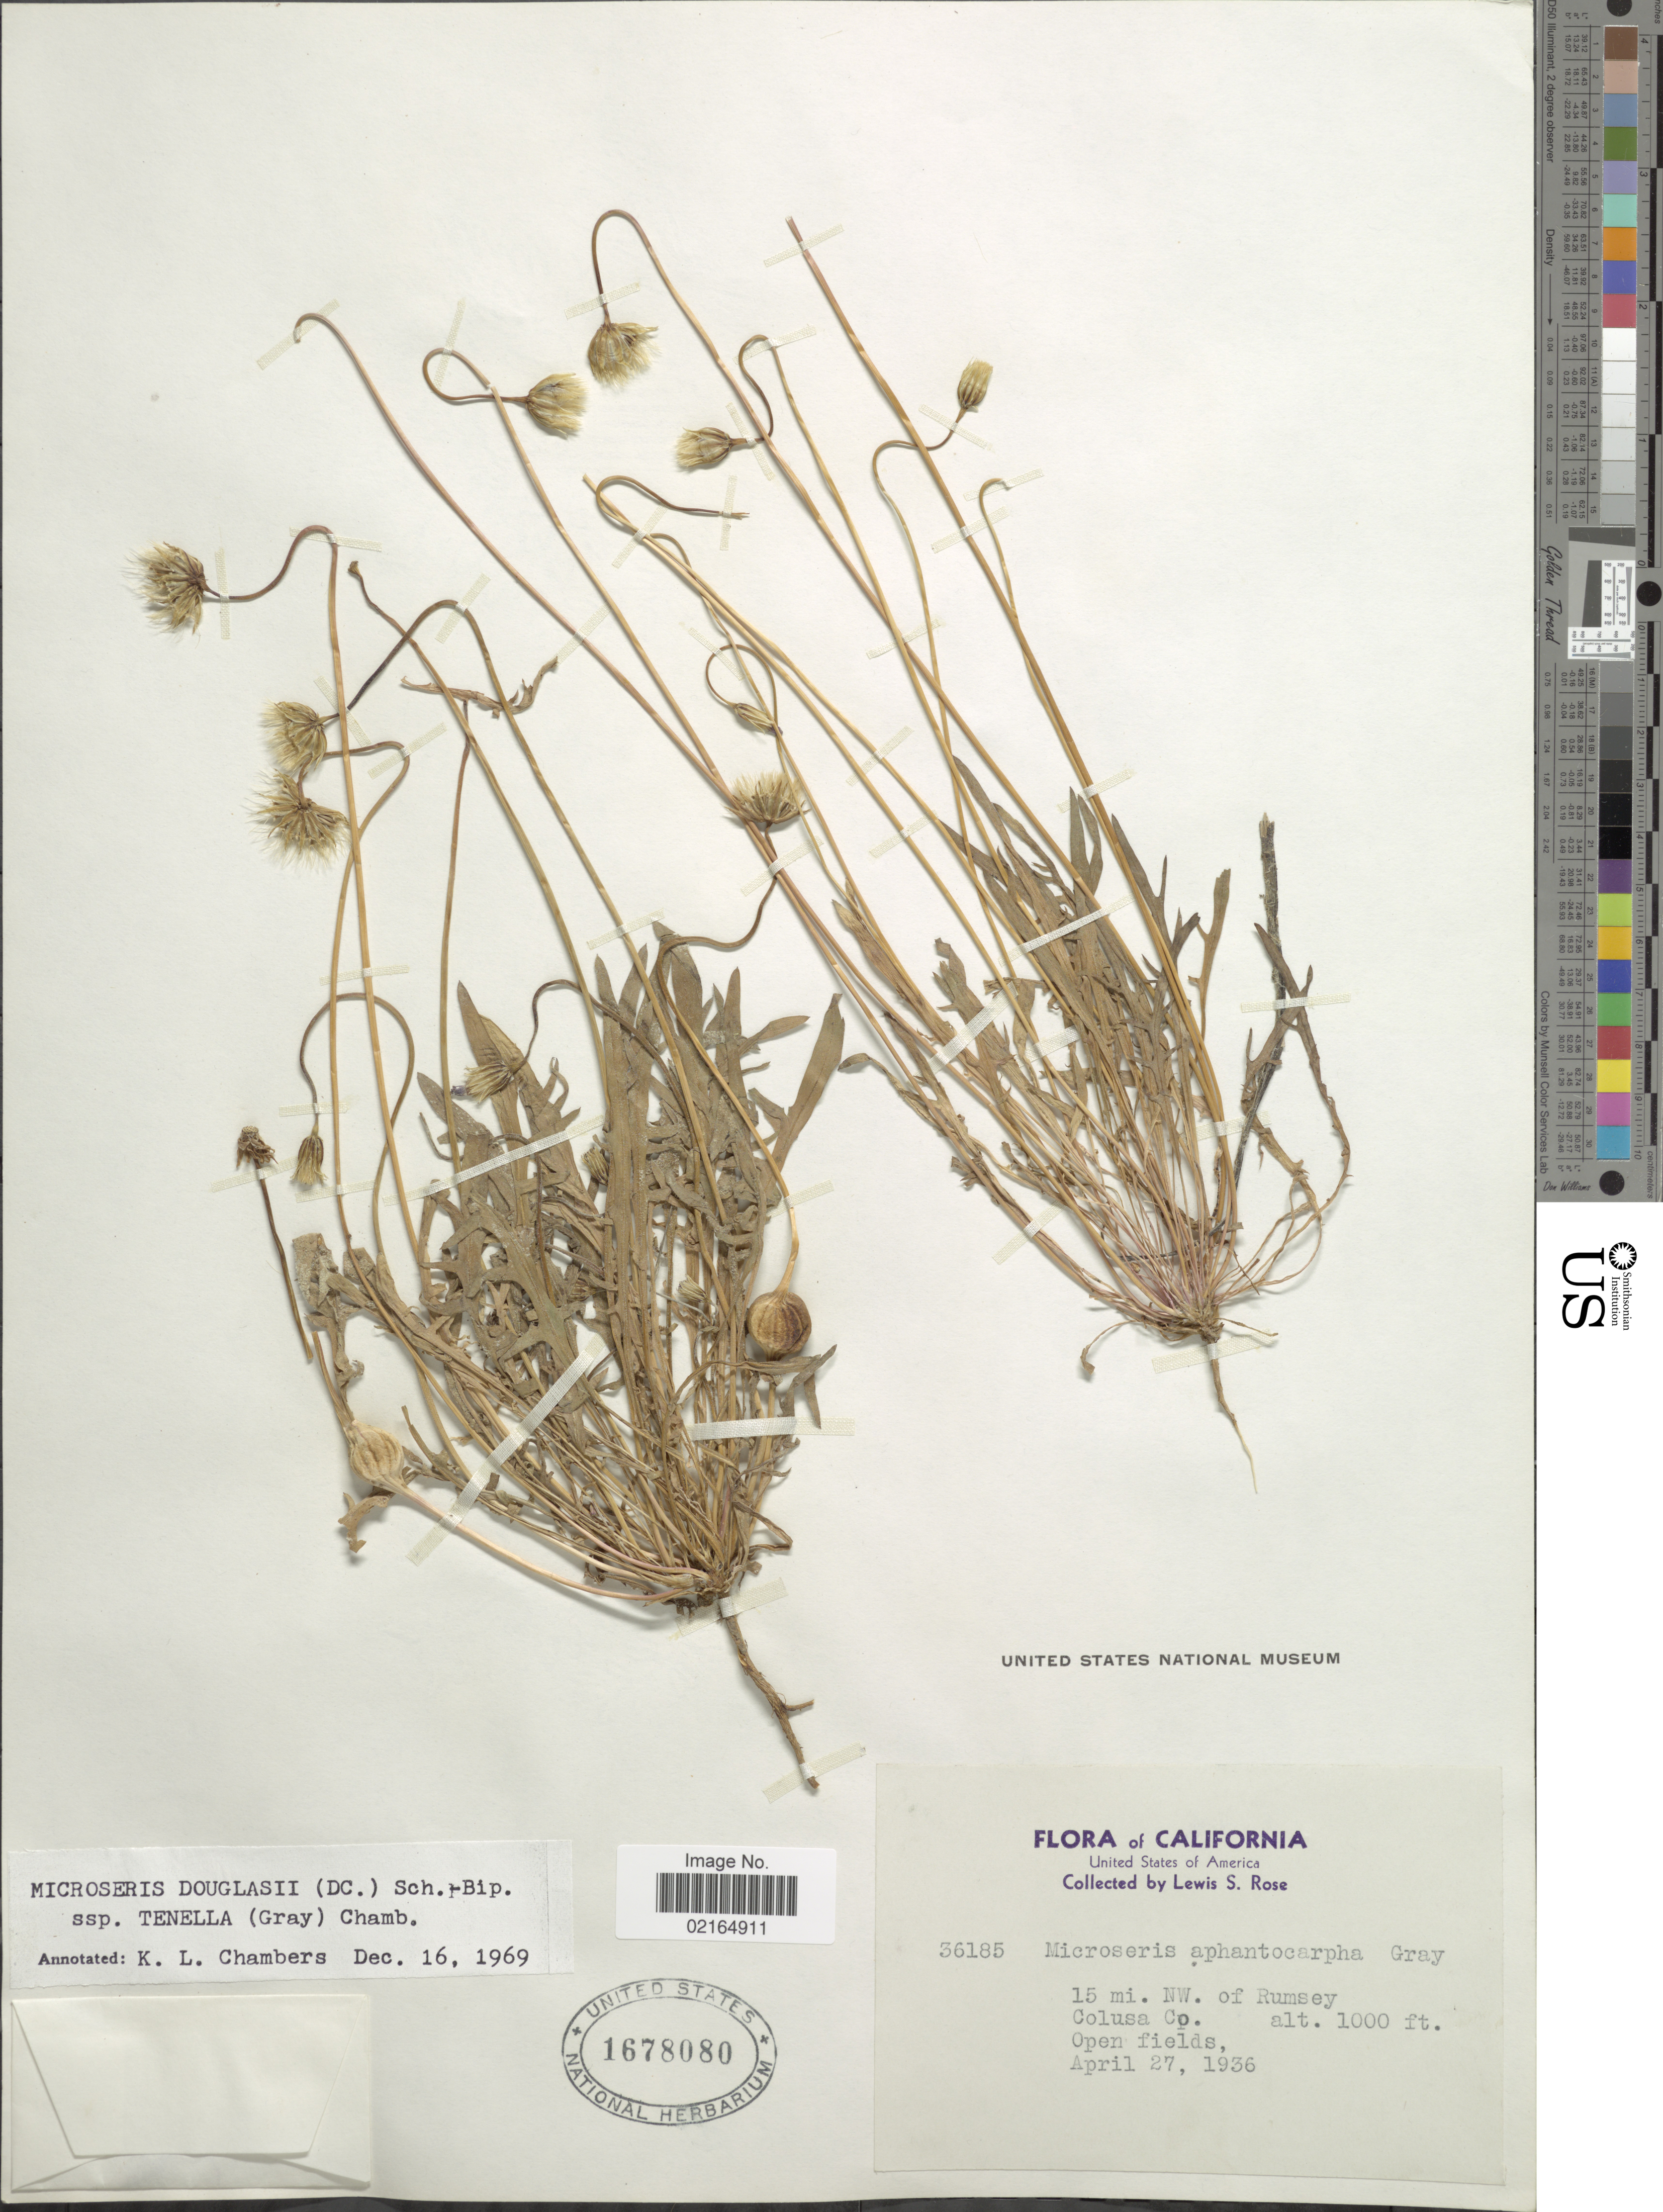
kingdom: Plantae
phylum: Tracheophyta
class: Magnoliopsida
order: Asterales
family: Asteraceae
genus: Microseris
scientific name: Microseris douglasii subsp. tenella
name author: (A. Gray) K.L. Chambers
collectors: L. S. Rose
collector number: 36185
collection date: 1936-04-27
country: United States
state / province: California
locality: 15 mi. NW. of Rumsey, Colusca Co., open fields.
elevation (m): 305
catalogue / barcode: US 1678080